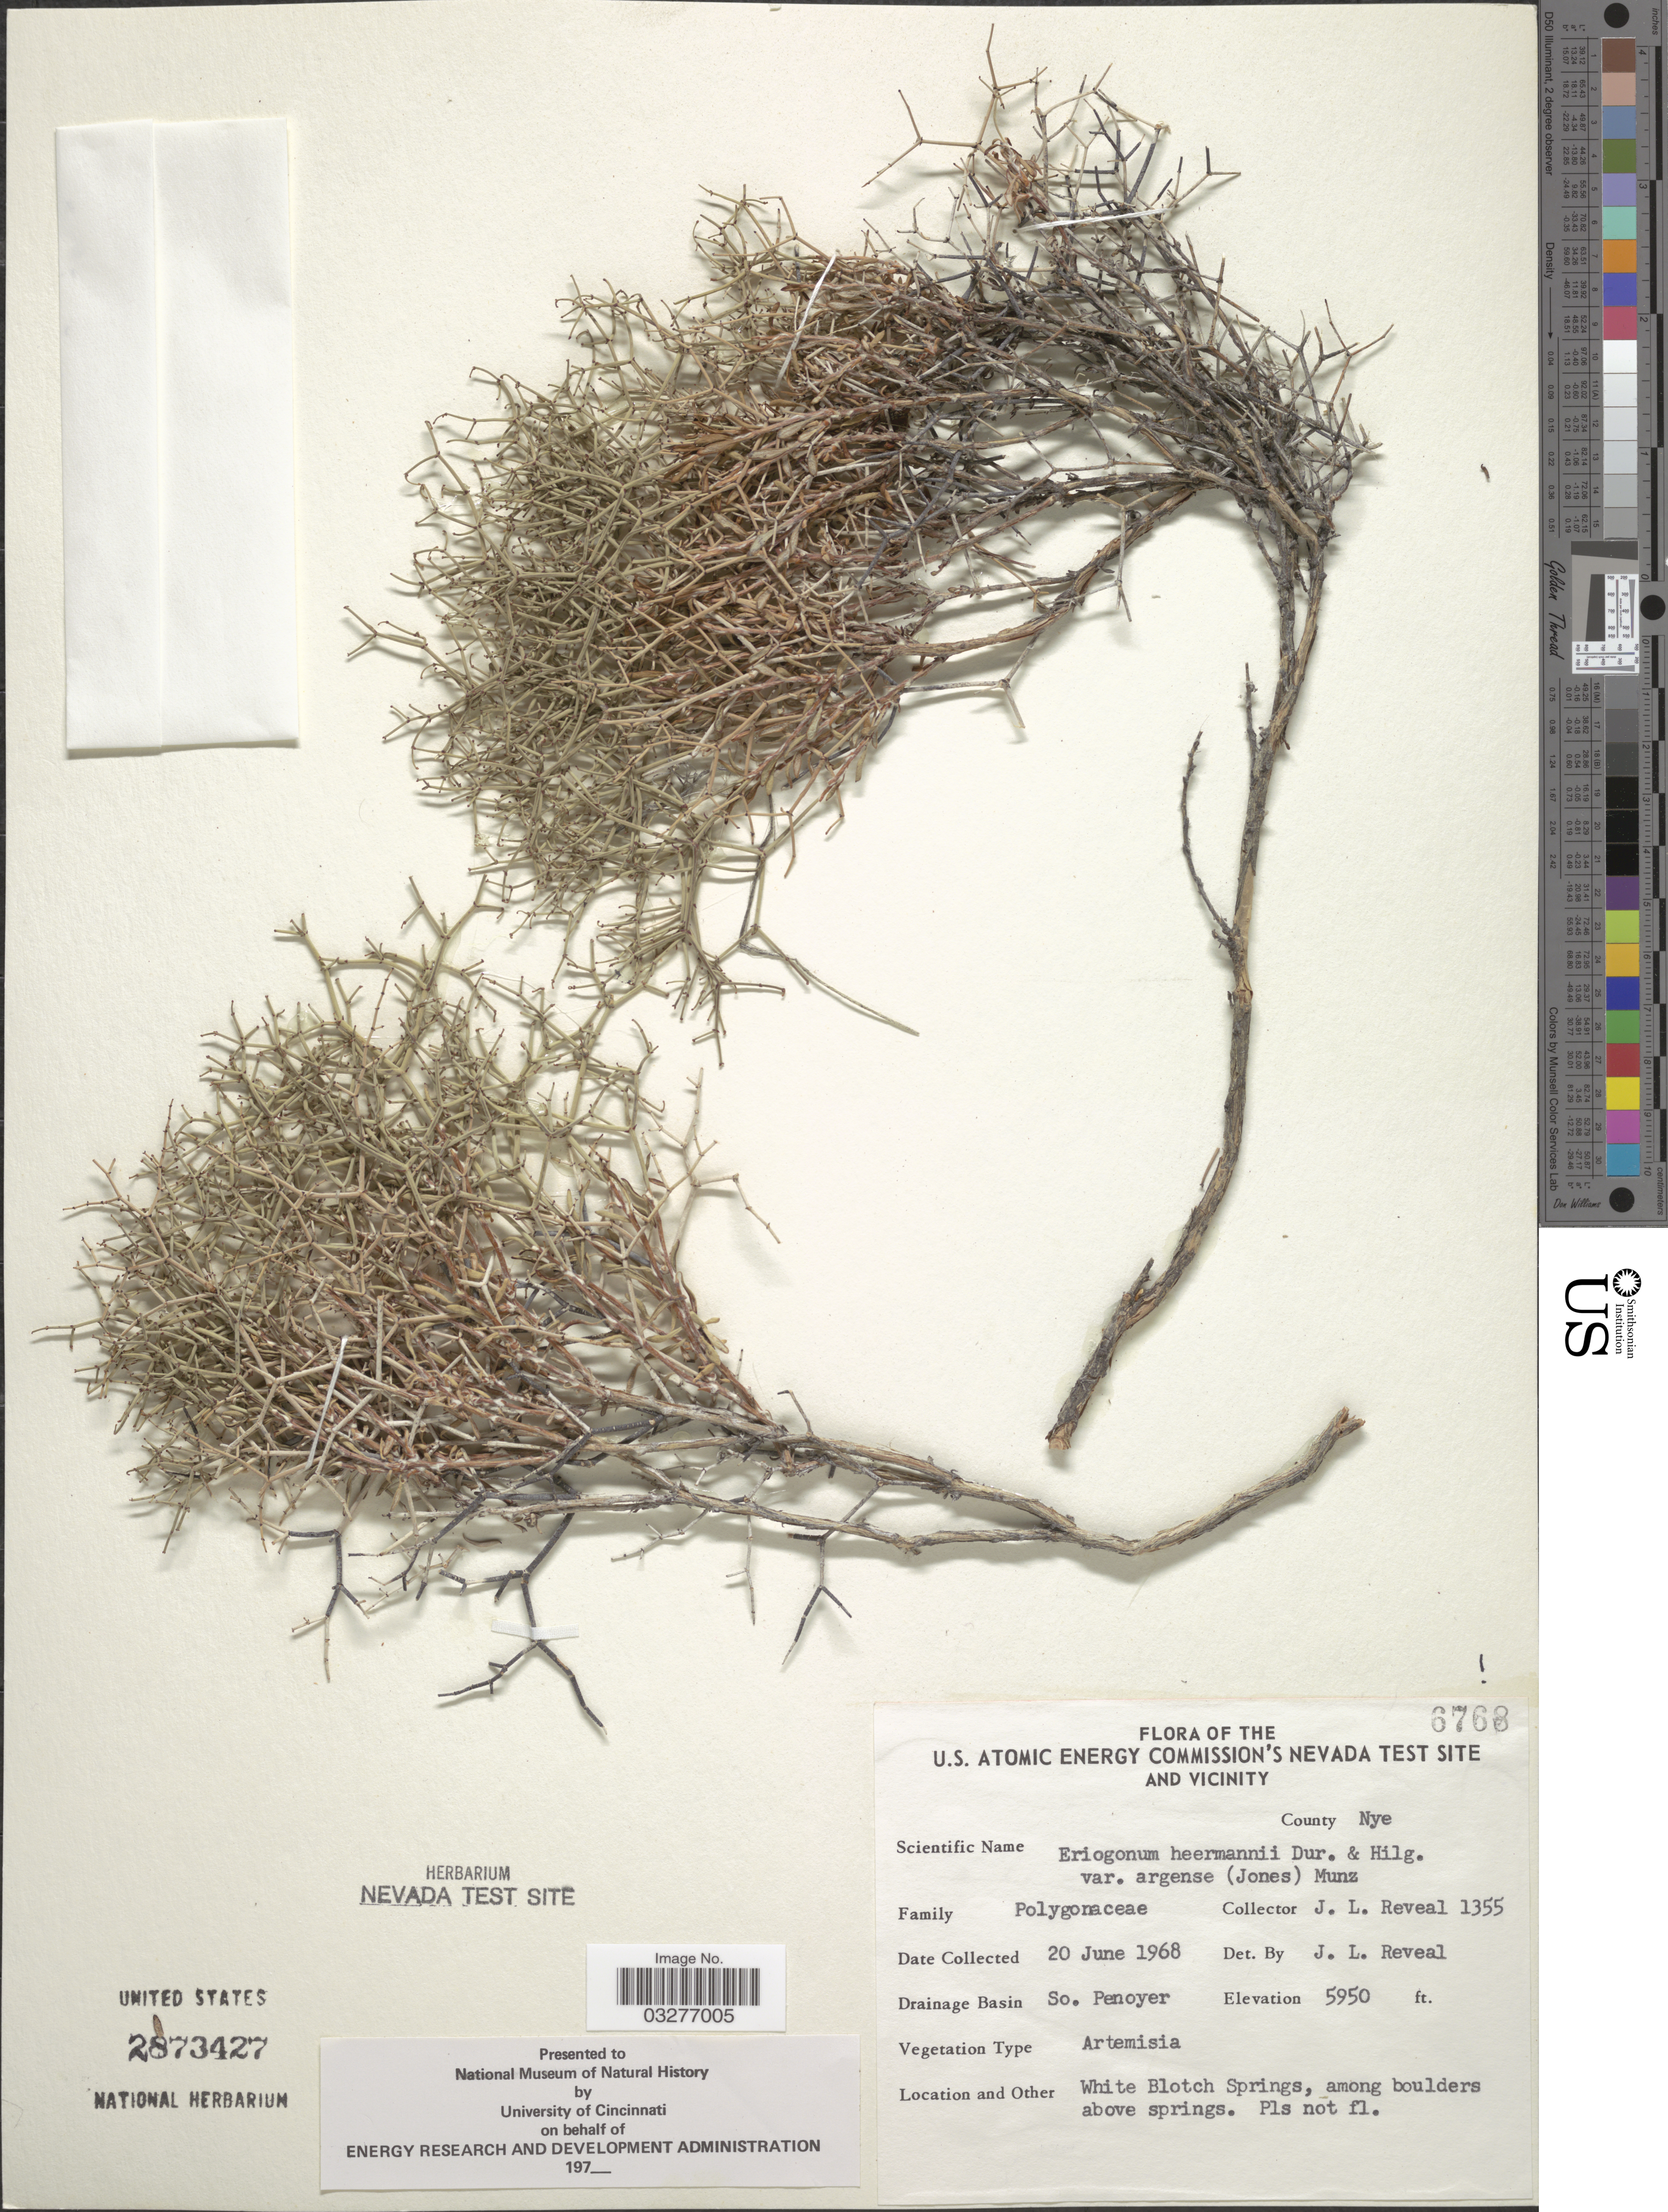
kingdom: Plantae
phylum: Tracheophyta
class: Magnoliopsida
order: Caryophyllales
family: Polygonaceae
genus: Eriogonum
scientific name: Eriogonum heermannii var. argense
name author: (M.E. Jones) Munz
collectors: J. L. Reveal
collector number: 1355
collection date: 1968-06-20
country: United States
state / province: Nevada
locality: U.S. Atomic Energy Commission's Nevada Test Site and Vicinity. County Nye. Drainage Basin So. Penoyer. White Blotch Springs, among boulders above springs.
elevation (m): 1814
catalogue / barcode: US 2873427